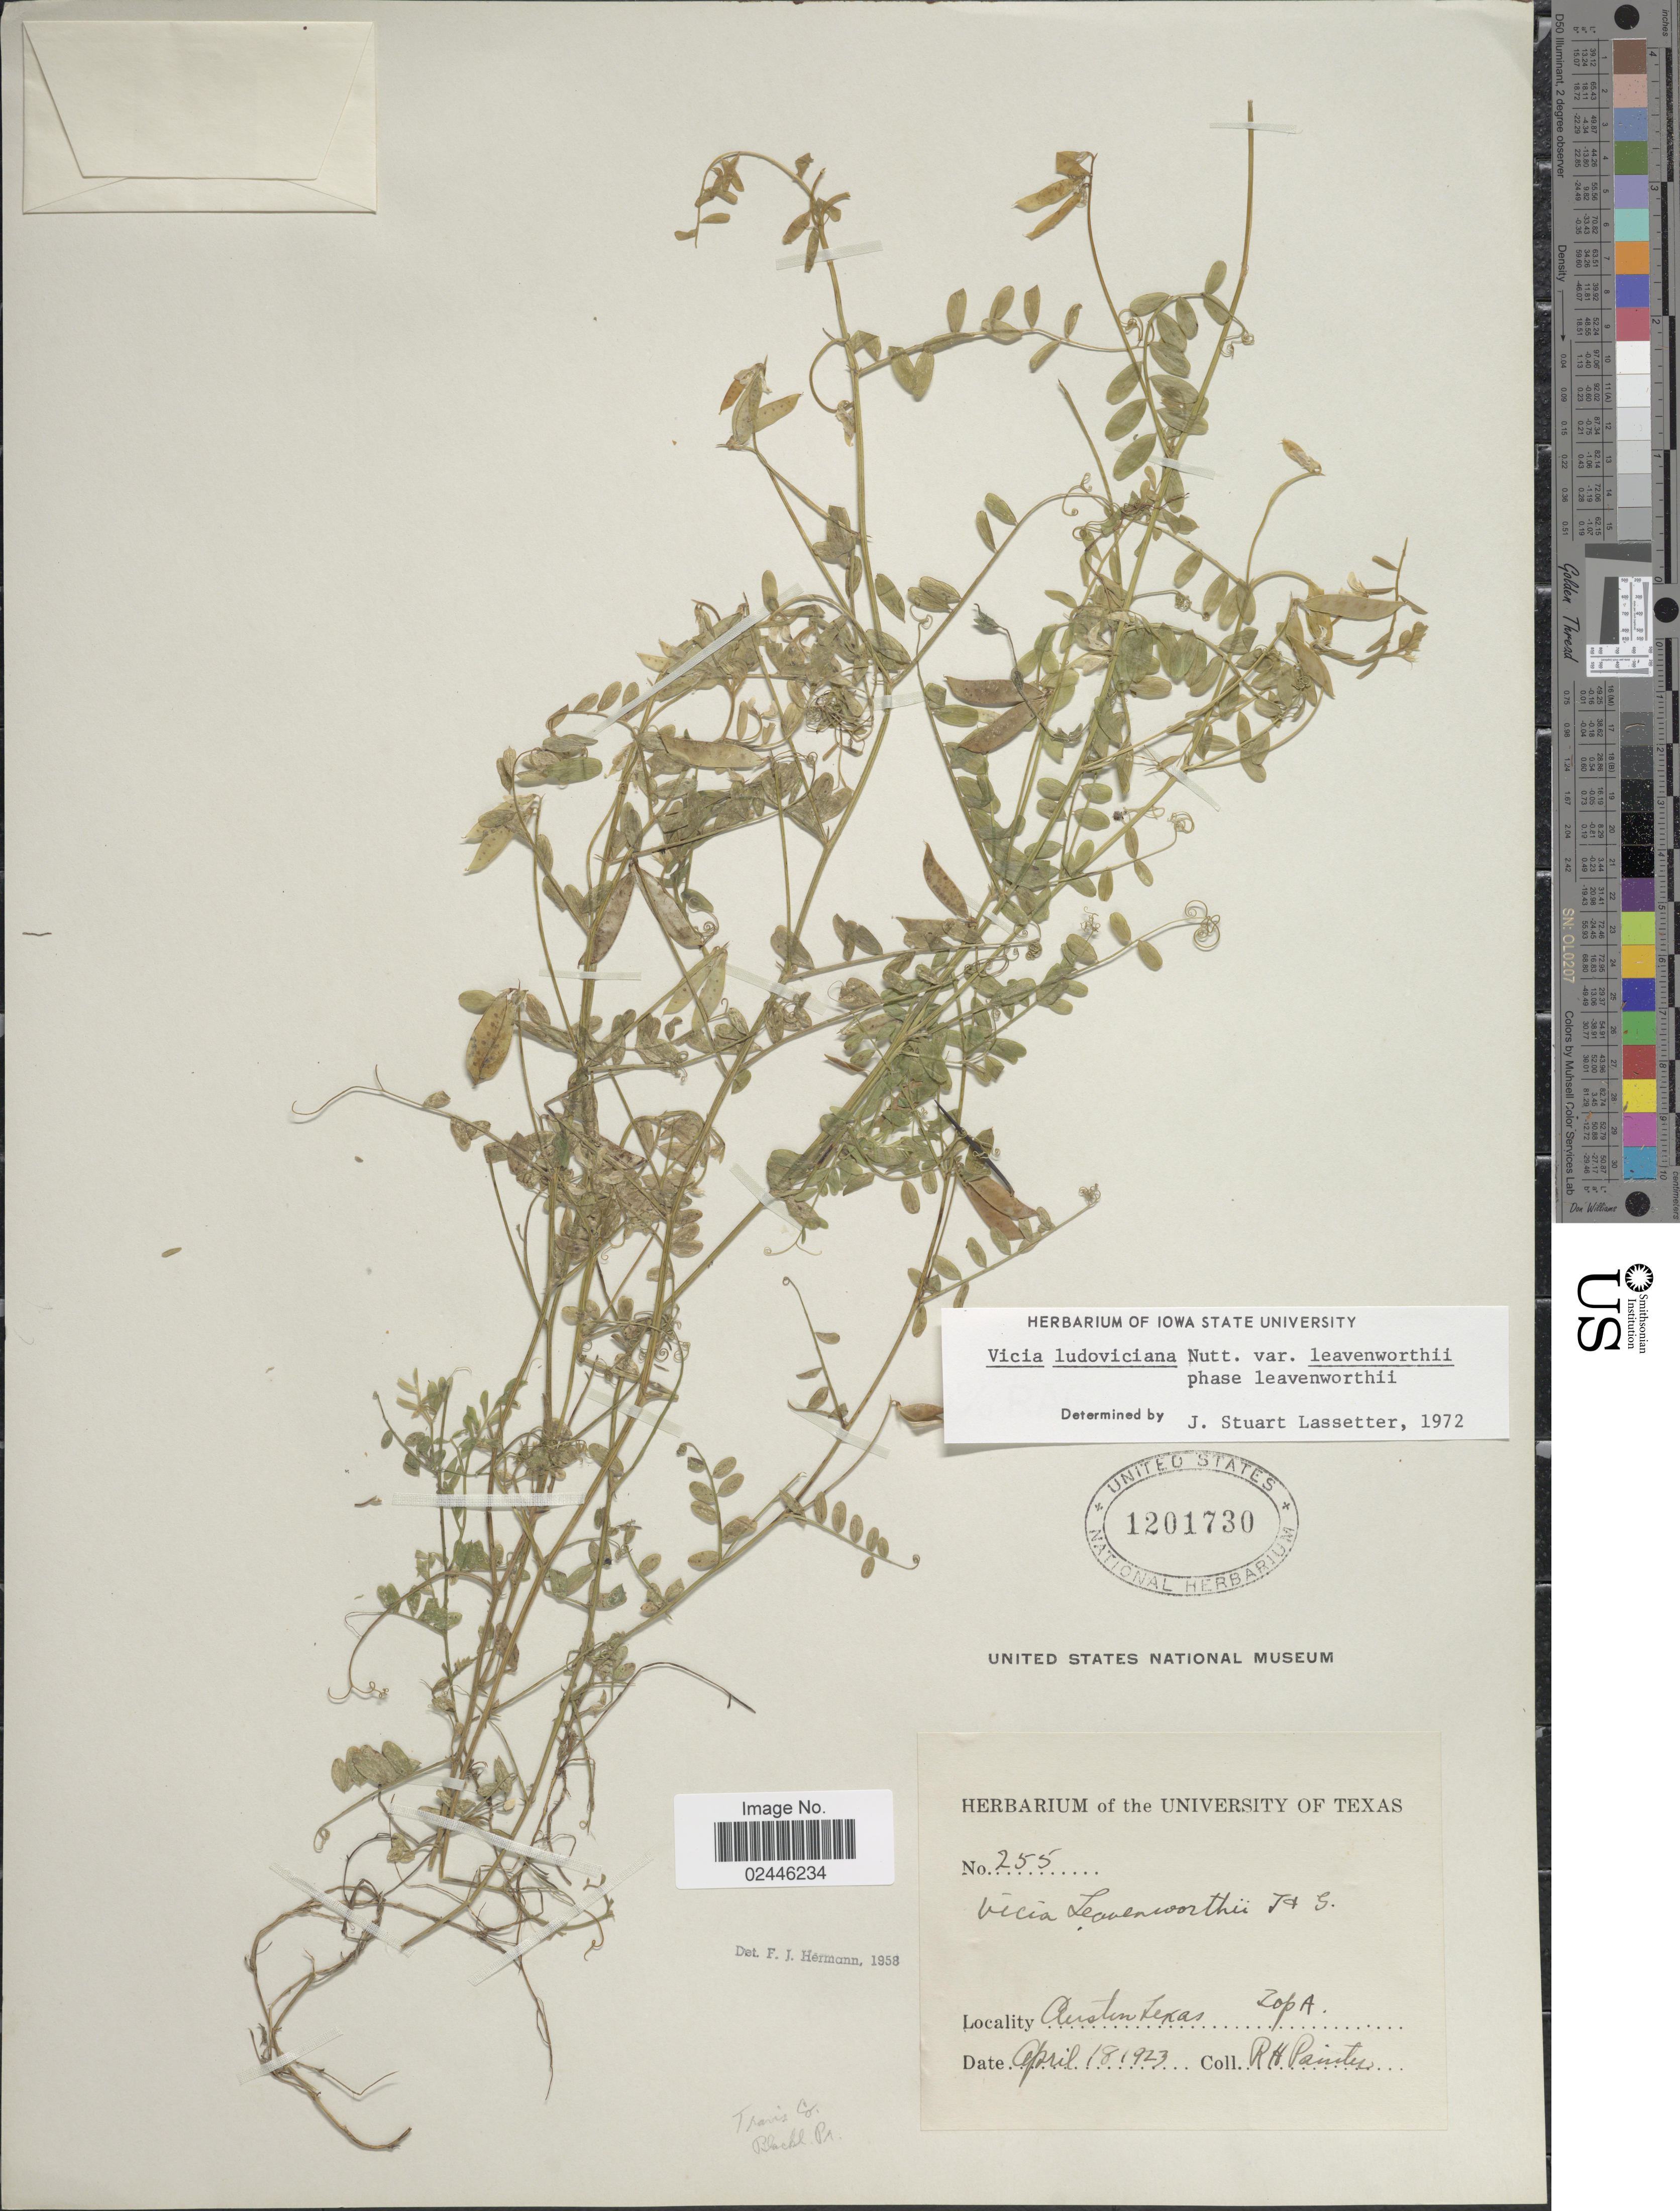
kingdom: Plantae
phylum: Tracheophyta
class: Magnoliopsida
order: Fabales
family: Fabaceae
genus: Vicia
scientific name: Vicia ludoviciana var. leavenworthii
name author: (Torr. & A. Gray) Broich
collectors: Painter, R. H.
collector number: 255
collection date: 1923-04-18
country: United States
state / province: Texas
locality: Austin,. Zop A. Travis Co. Blackl. pr.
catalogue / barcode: US 1201730